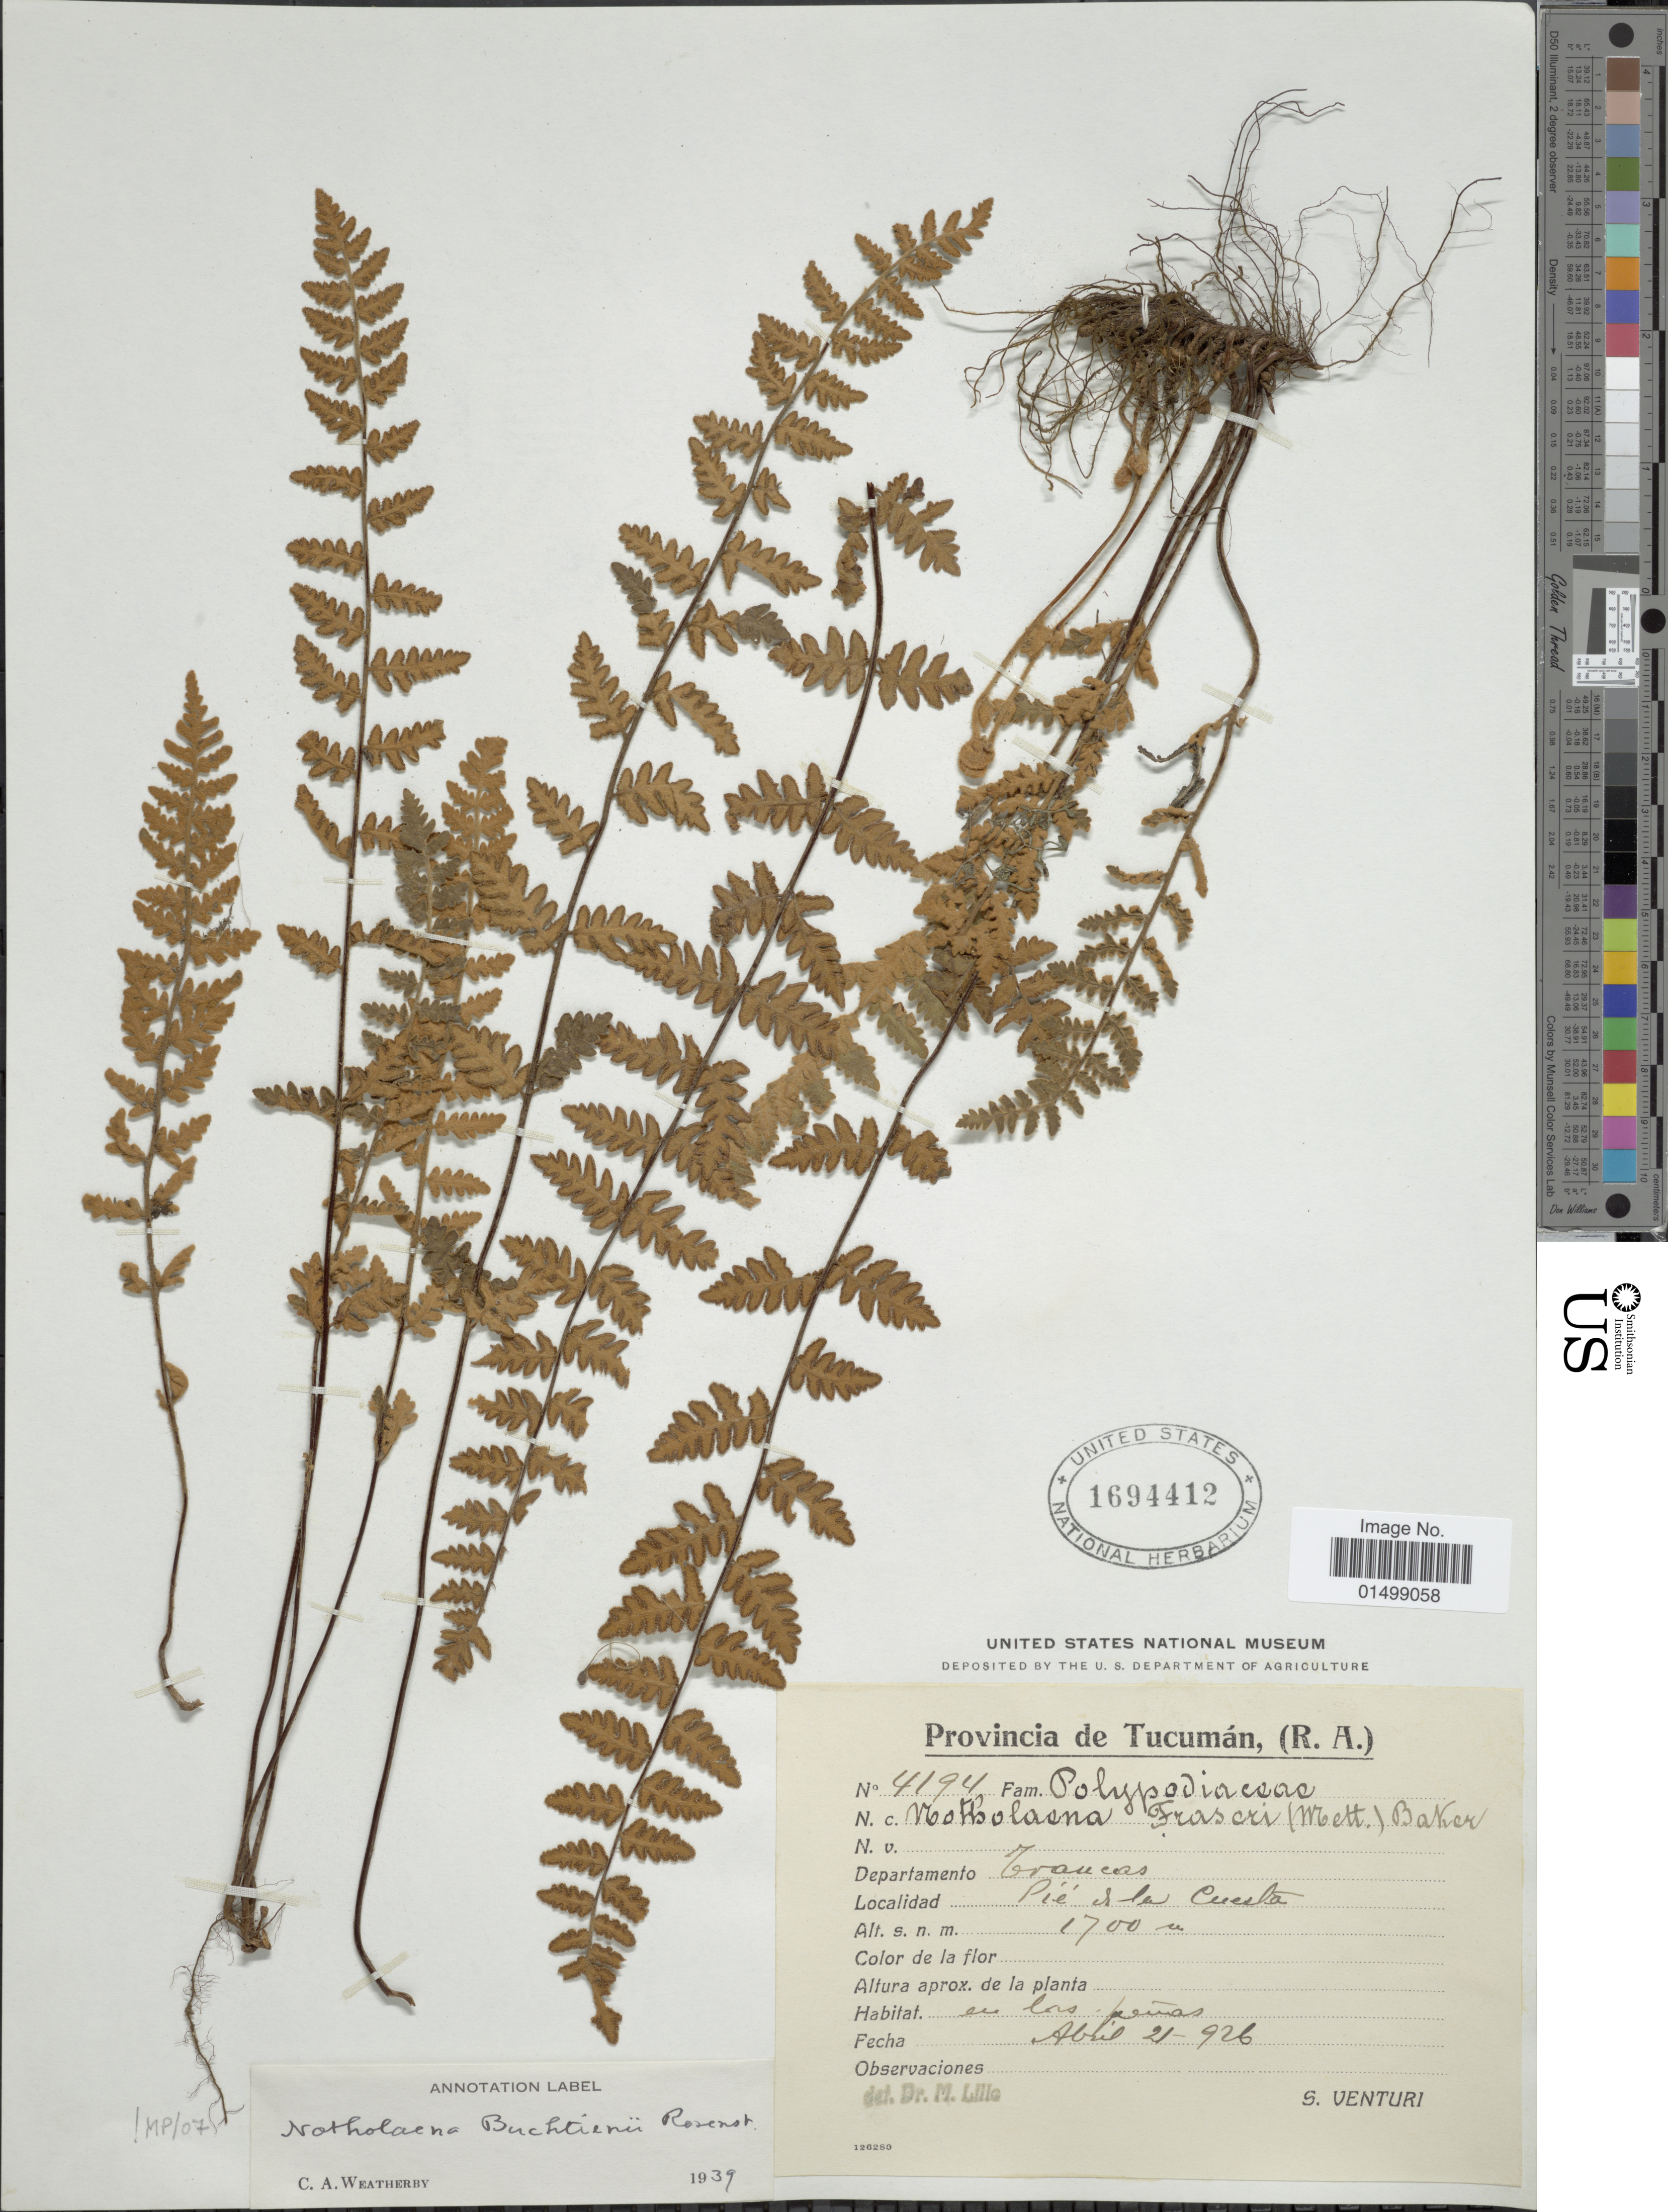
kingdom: Plantae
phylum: Tracheophyta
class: Polypodiopsida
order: Polypodiales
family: Pteridaceae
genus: Cheilanthes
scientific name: Cheilanthes buchtienii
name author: (Rosenst.) R.M. Tryon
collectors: S. Venturi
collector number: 4194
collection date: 1926-04-21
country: Argentina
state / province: Tucuman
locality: Craucias, Pie es la Cuesta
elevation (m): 1700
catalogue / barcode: US 1694412